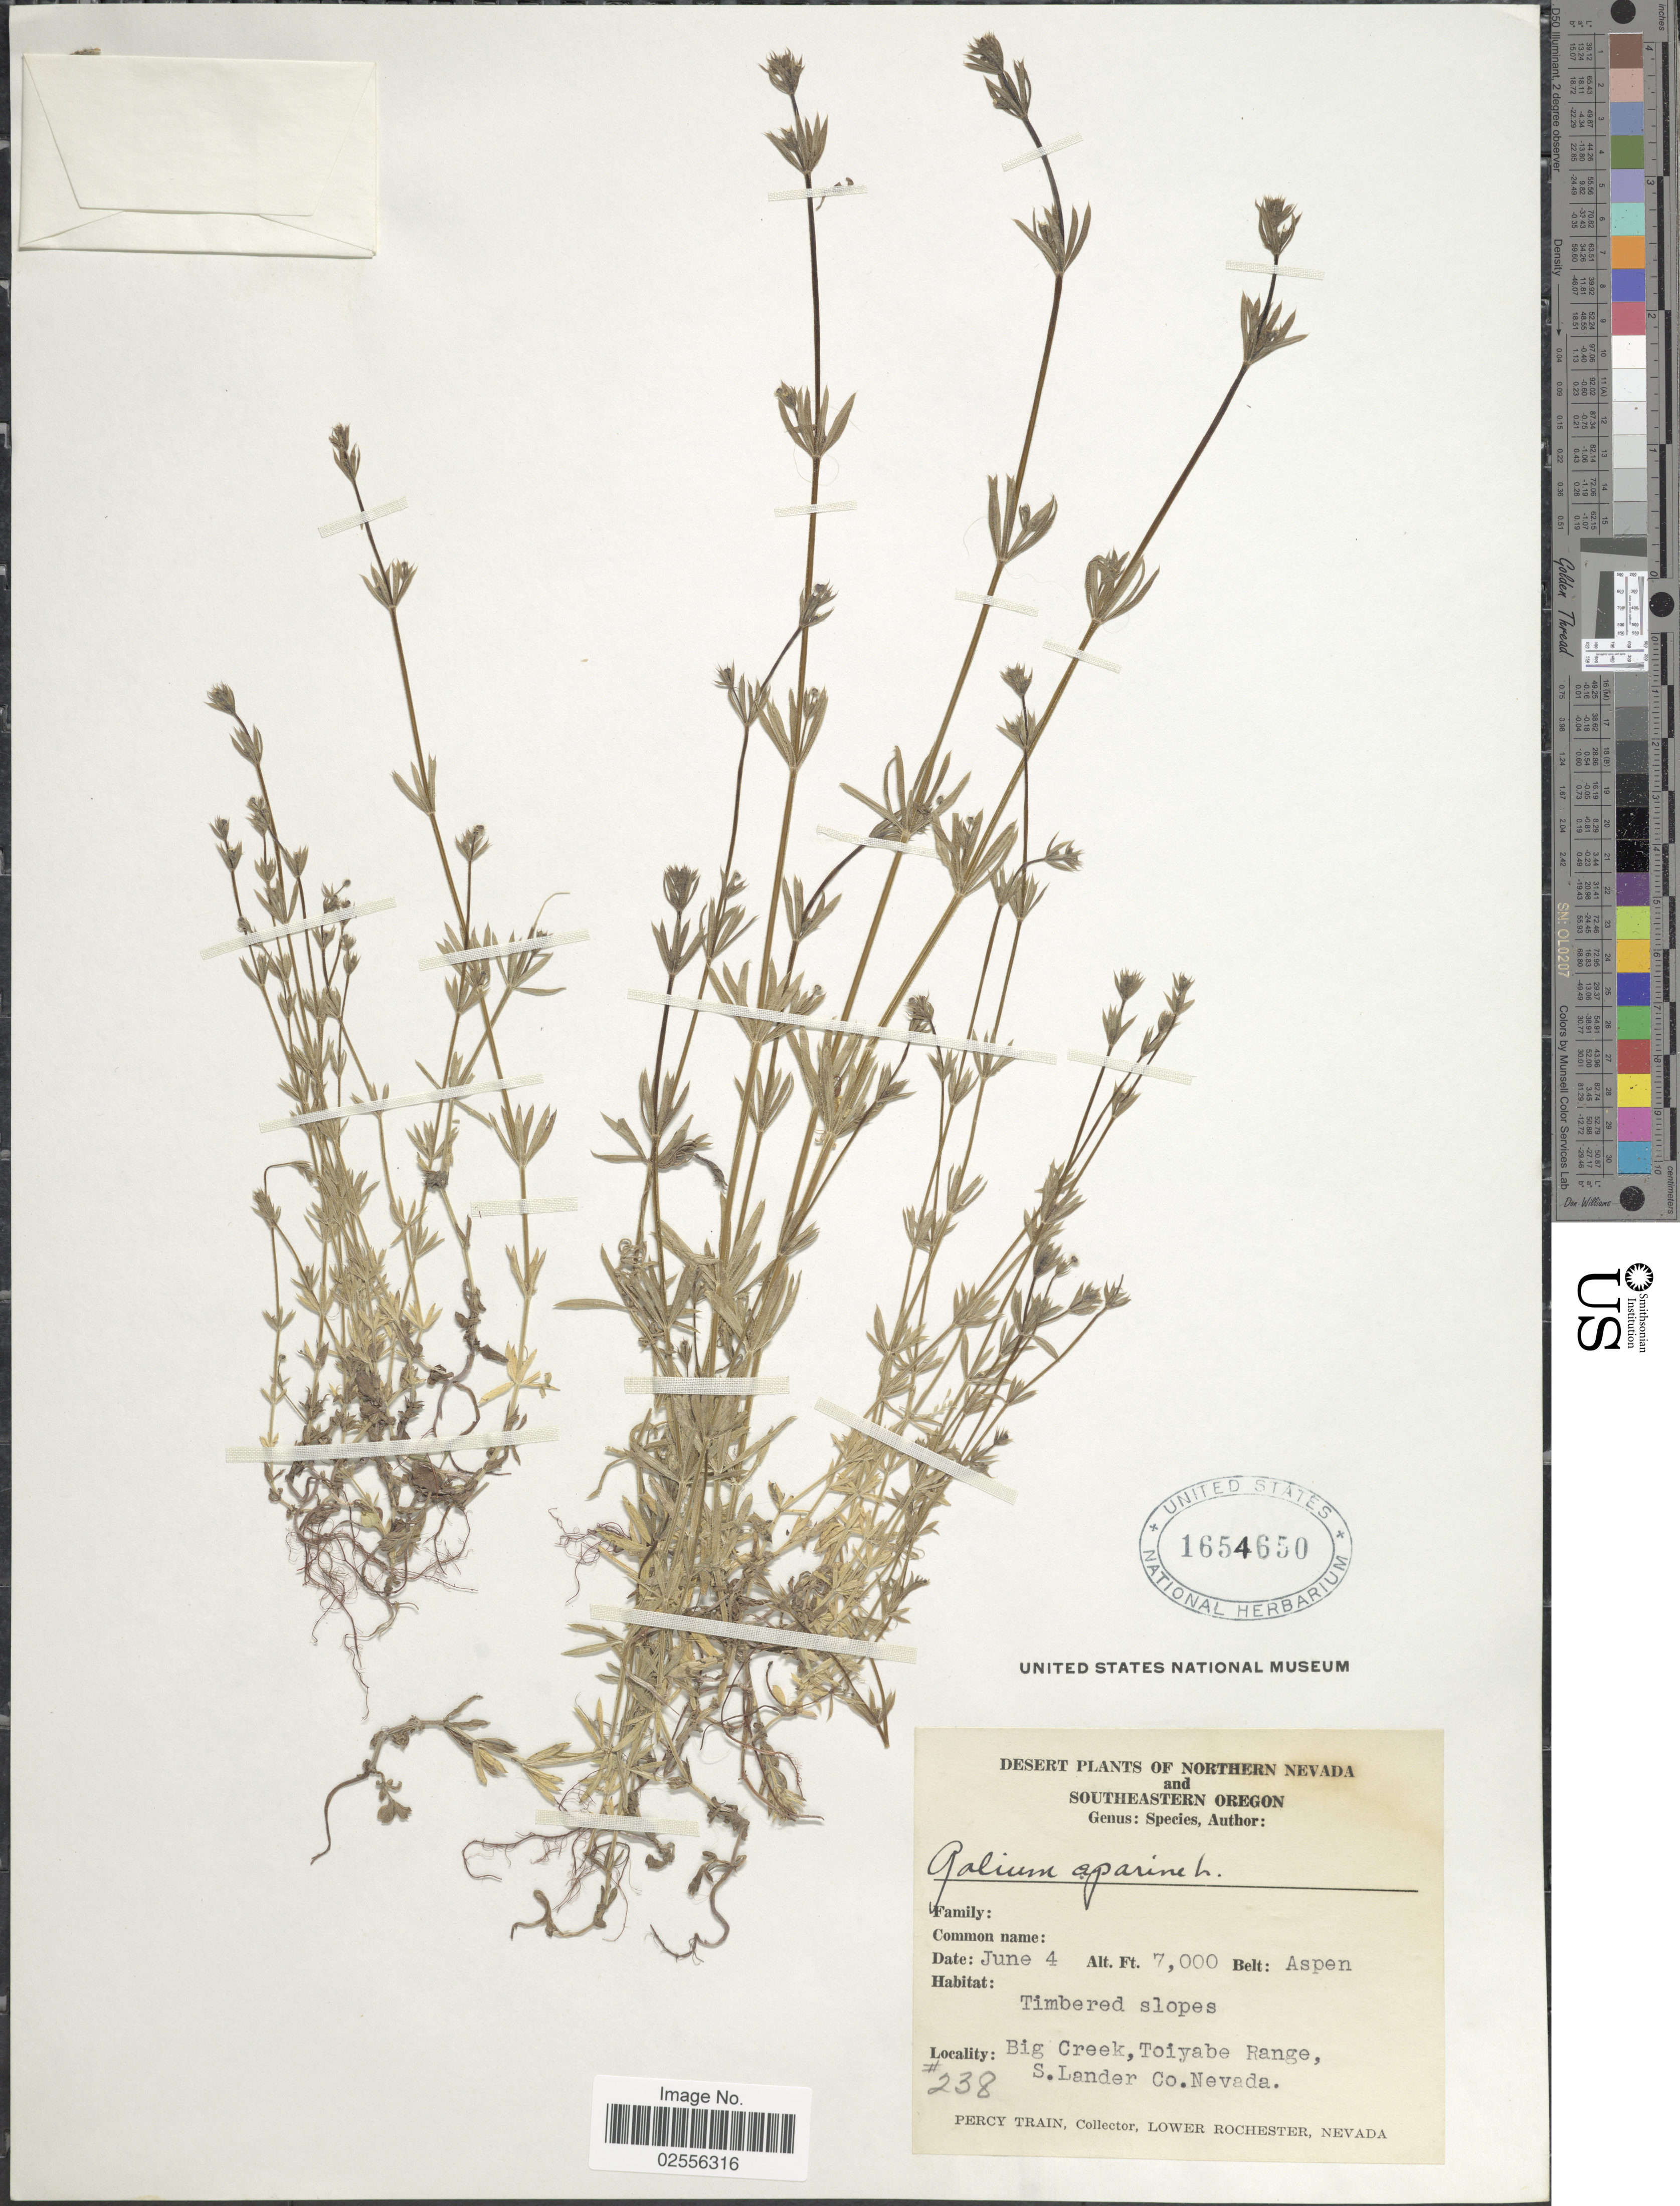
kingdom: Plantae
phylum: Tracheophyta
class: Magnoliopsida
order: Gentianales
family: Rubiaceae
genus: Galium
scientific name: Galium aparine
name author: L.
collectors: P. Train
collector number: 238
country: United States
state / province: Nevada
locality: Desert, timbered slopes. Northern Nevada, Belt: Aspen. Big Creek, Toiyabe Range, S. Lander Co.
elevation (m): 2134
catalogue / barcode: US 1654650